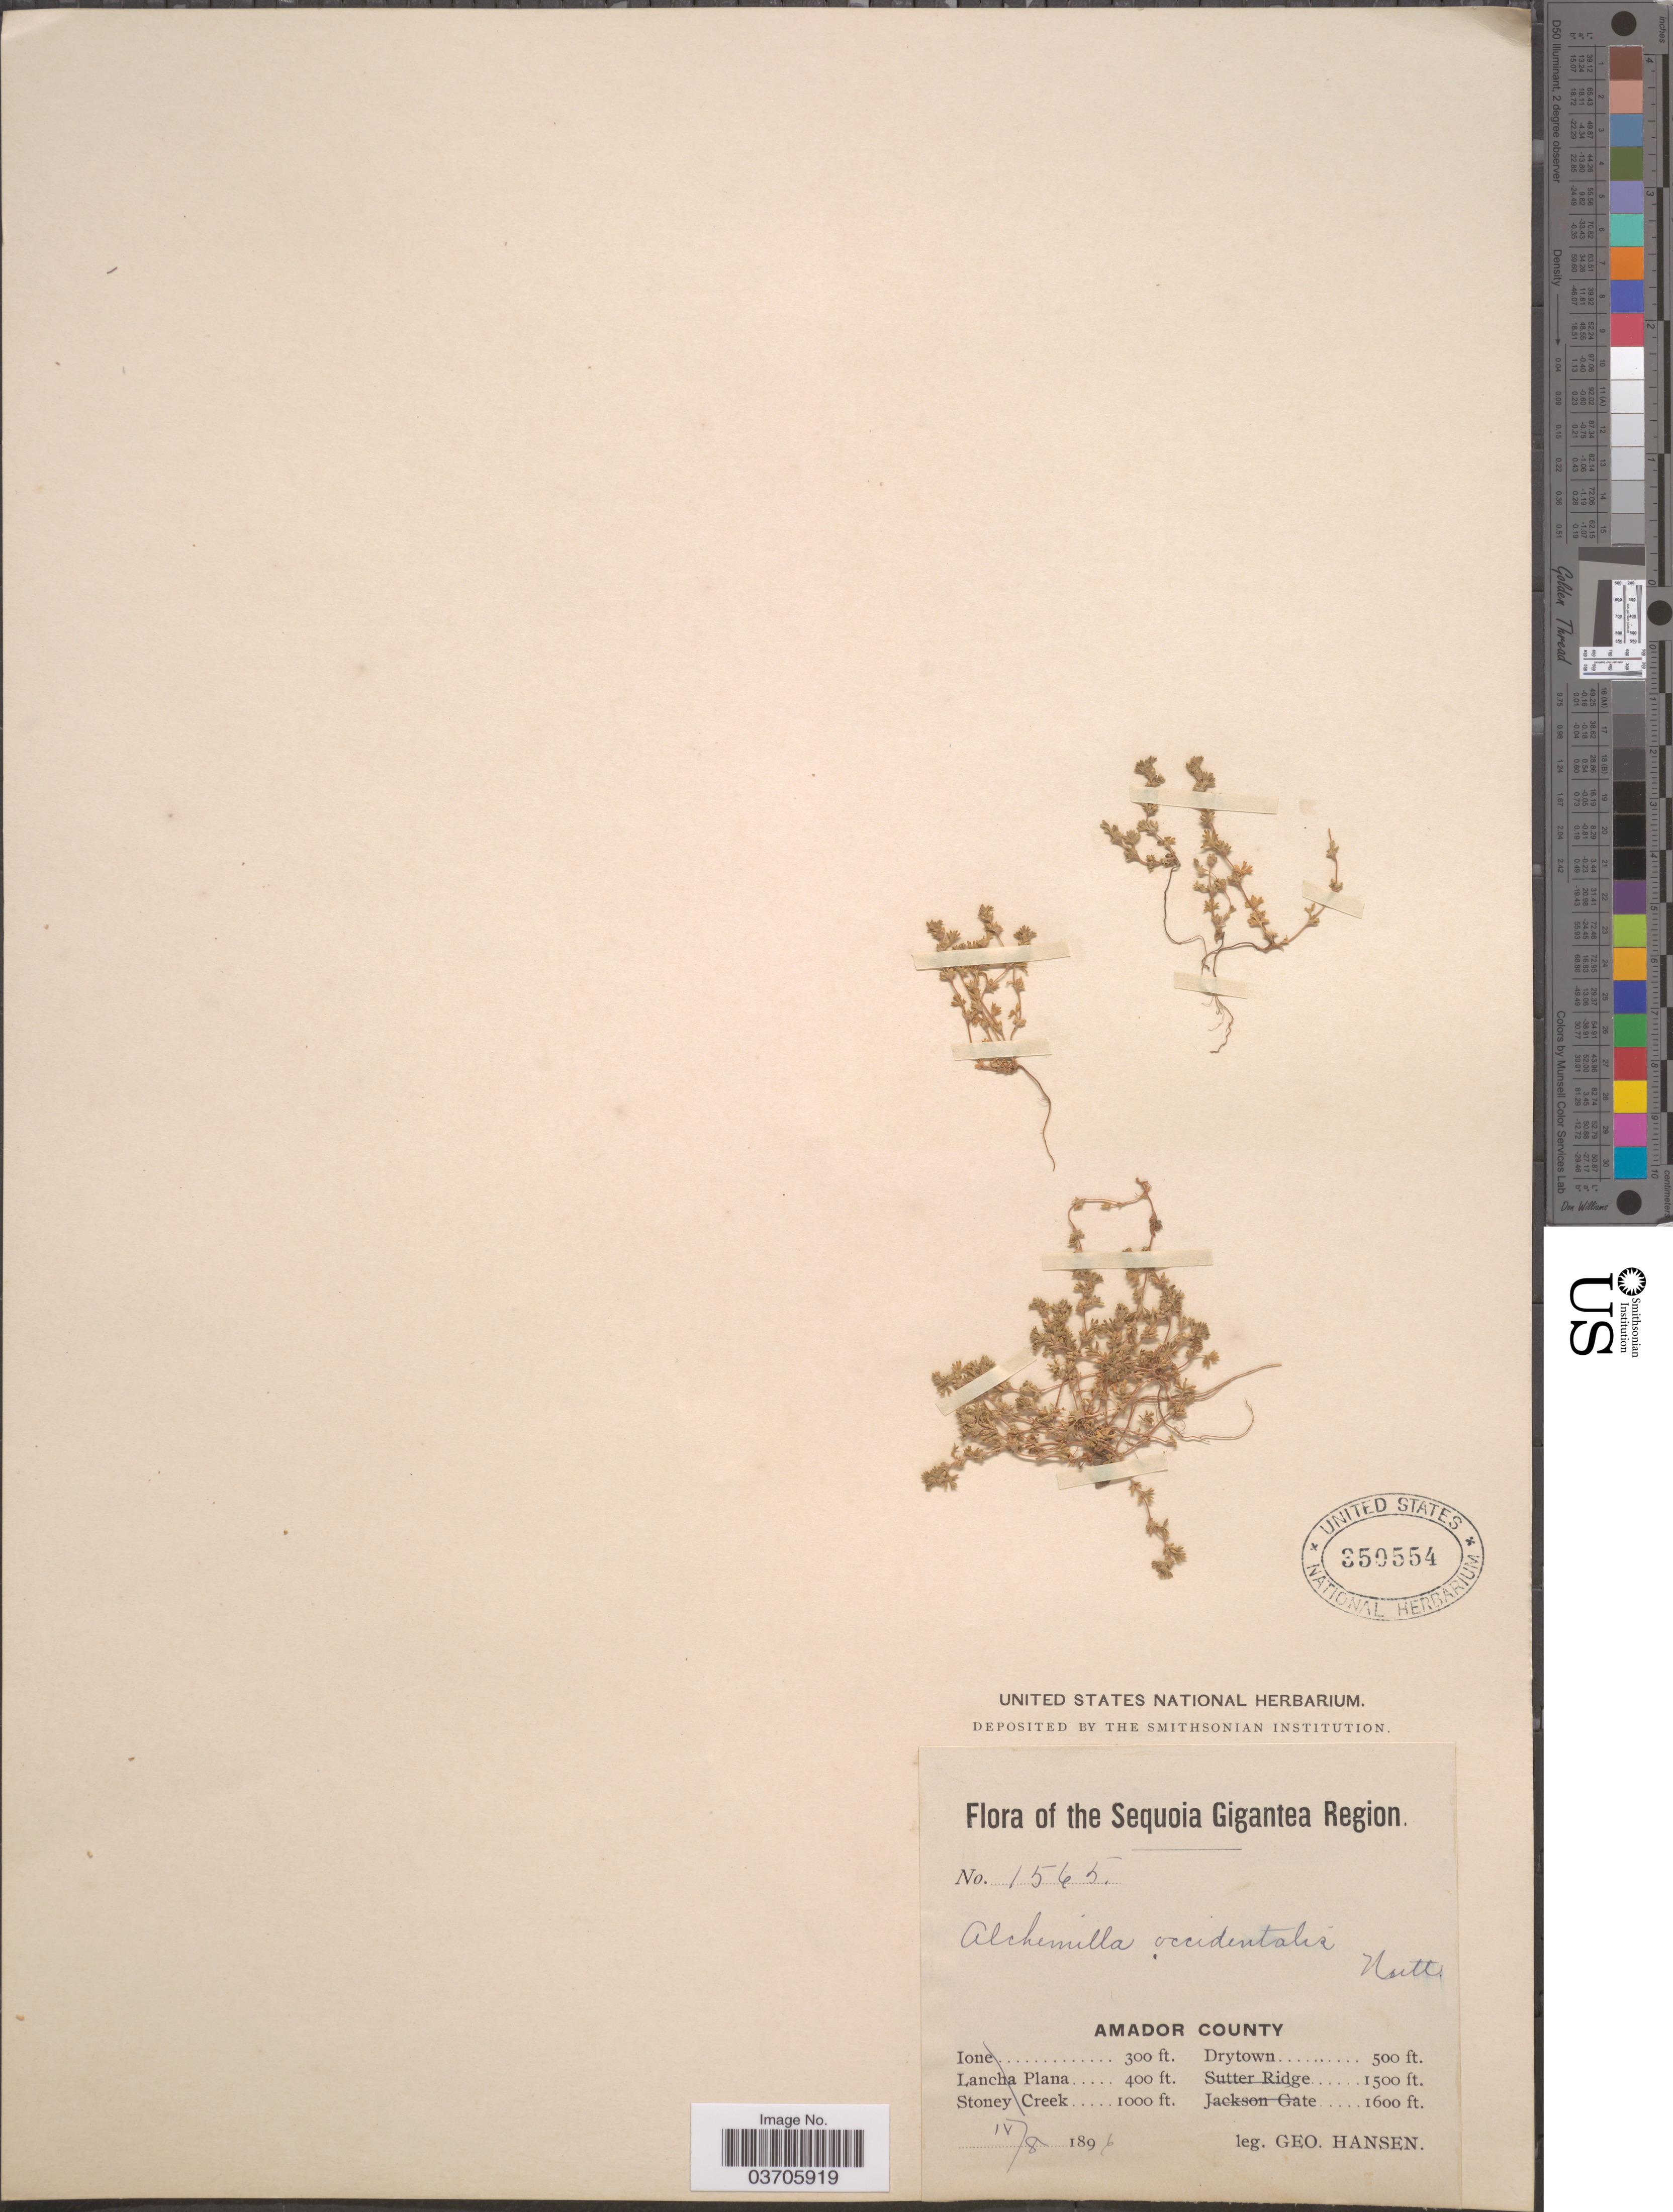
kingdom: Plantae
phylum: Tracheophyta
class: Magnoliopsida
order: Rosales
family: Rosaceae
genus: Aphanes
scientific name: Aphanes occidentalis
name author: (Nutt.) Rydb.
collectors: G. Hansen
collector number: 1565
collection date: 1896-04-08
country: United States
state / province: California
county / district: Amador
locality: The Sequoia Gigantea Region. Amador County. Drytown.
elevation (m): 152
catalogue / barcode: US 350554